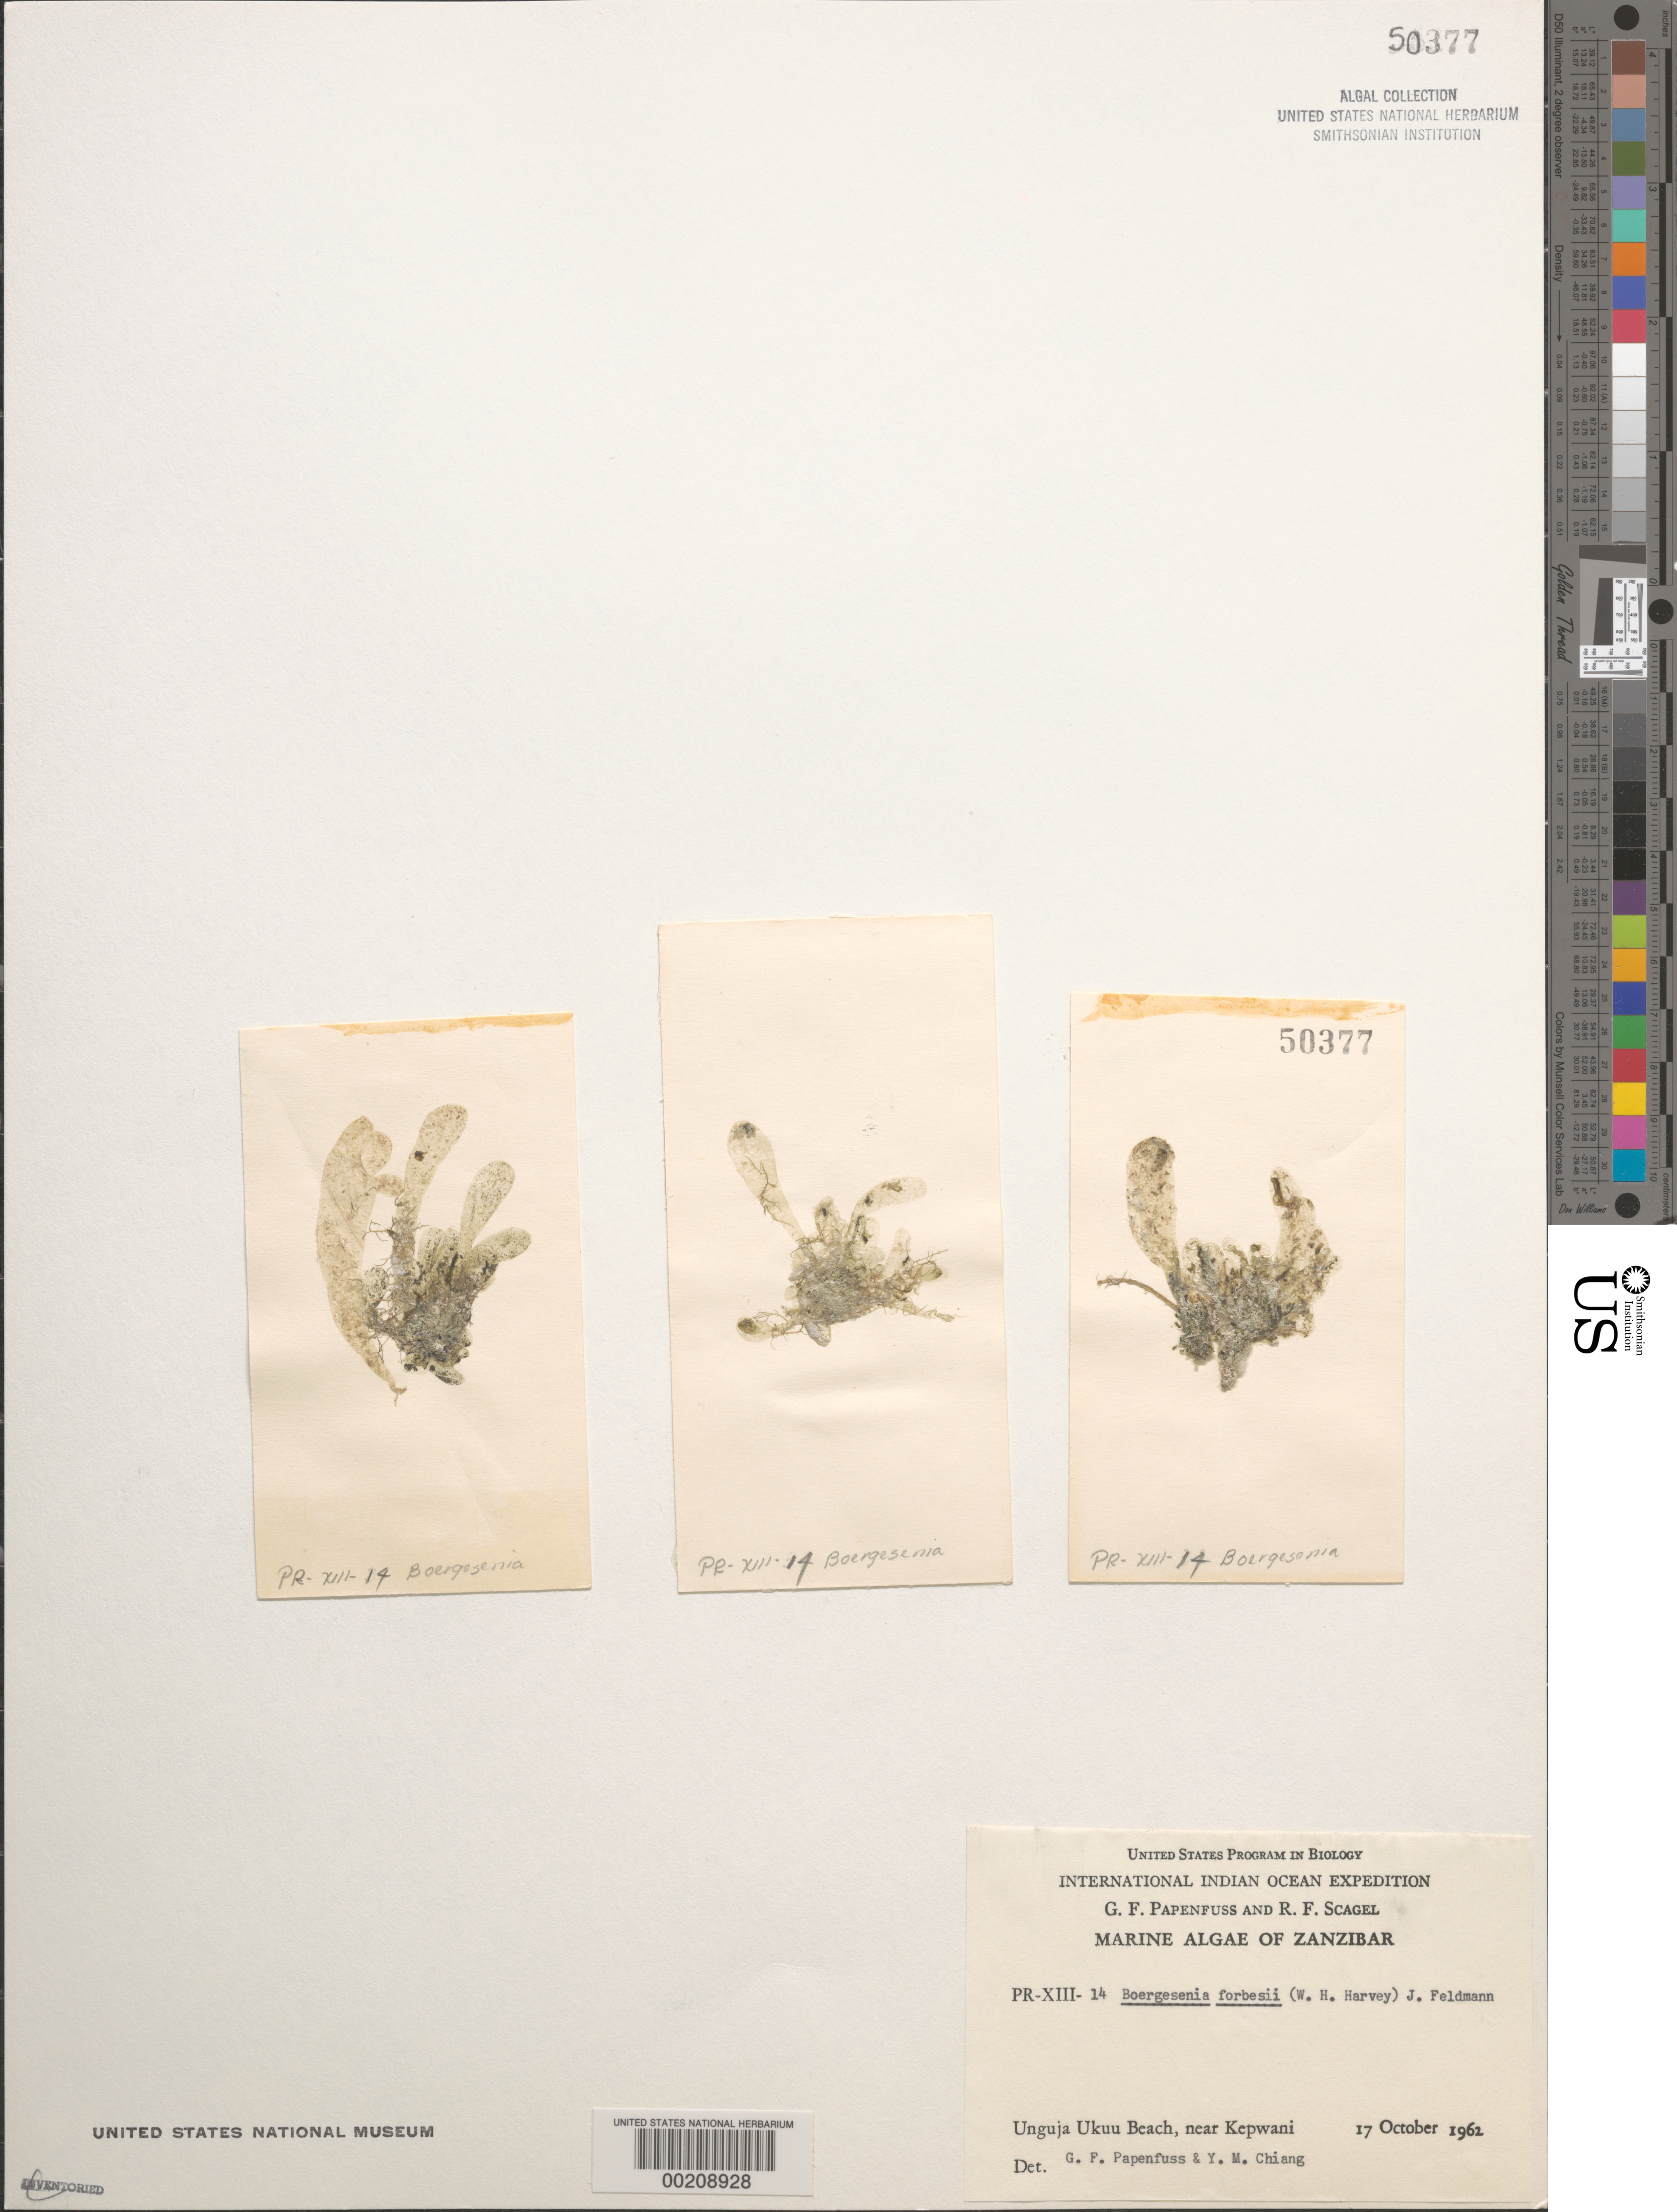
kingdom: Plantae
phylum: Chlorophyta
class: Ulvophyceae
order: Siphonocladales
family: Siphonocladaceae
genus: Boergesenia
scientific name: Boergesenia forbesii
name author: (Feldmann) Harv.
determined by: Papenfuss, G. F.; Chiang, Y. M.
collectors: G. Papenfuss & R. F. Scagel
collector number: PR-XIII-14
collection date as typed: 17 Oct 1962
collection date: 1962-10-17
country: Tanzania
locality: Ukuu Beach, near Kepwani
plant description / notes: International Indian Ocean Expedition, 1962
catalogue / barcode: US 50377